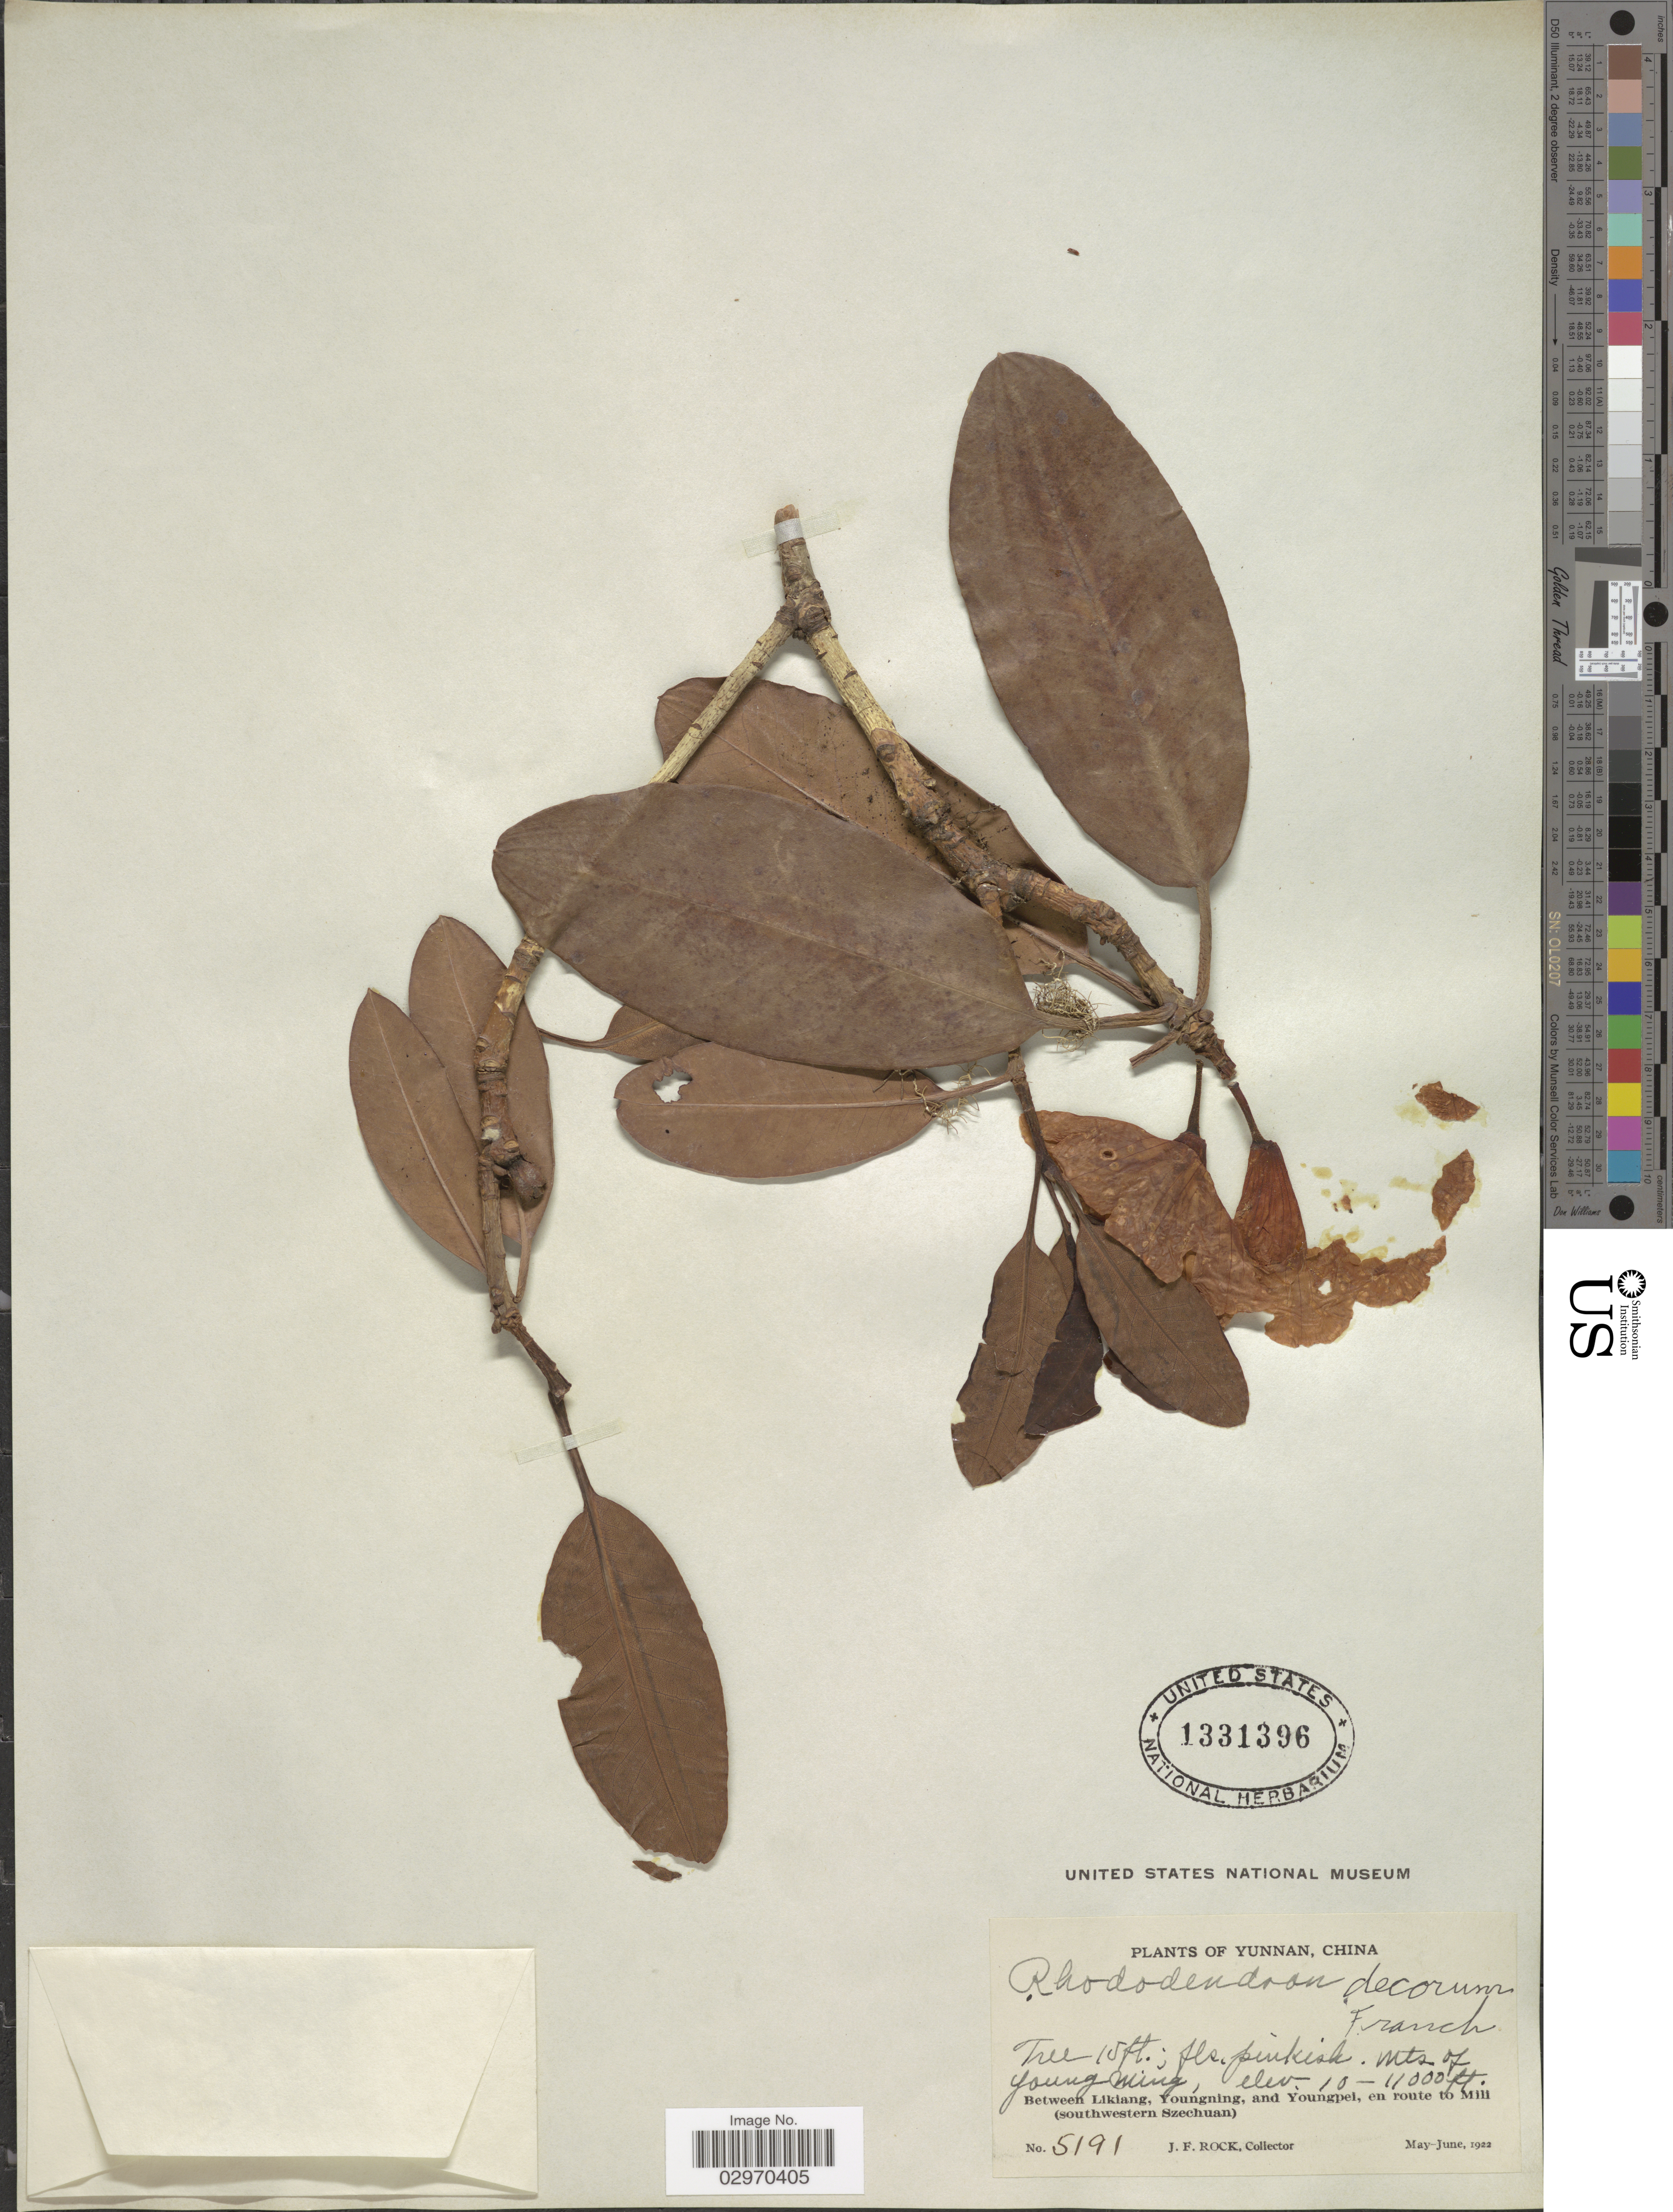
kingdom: Plantae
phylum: Tracheophyta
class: Magnoliopsida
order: Ericales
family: Ericaceae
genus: Rhododendron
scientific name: Rhododendron decorum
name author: Franch.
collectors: J. Rock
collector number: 5191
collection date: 1922-05/1922-06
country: China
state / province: Yunnan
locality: Mts of Young Ming, between Likiang, Youngning, and Youngpei, en route to Mili (southwestern Szechuan).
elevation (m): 3048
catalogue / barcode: US 1331396